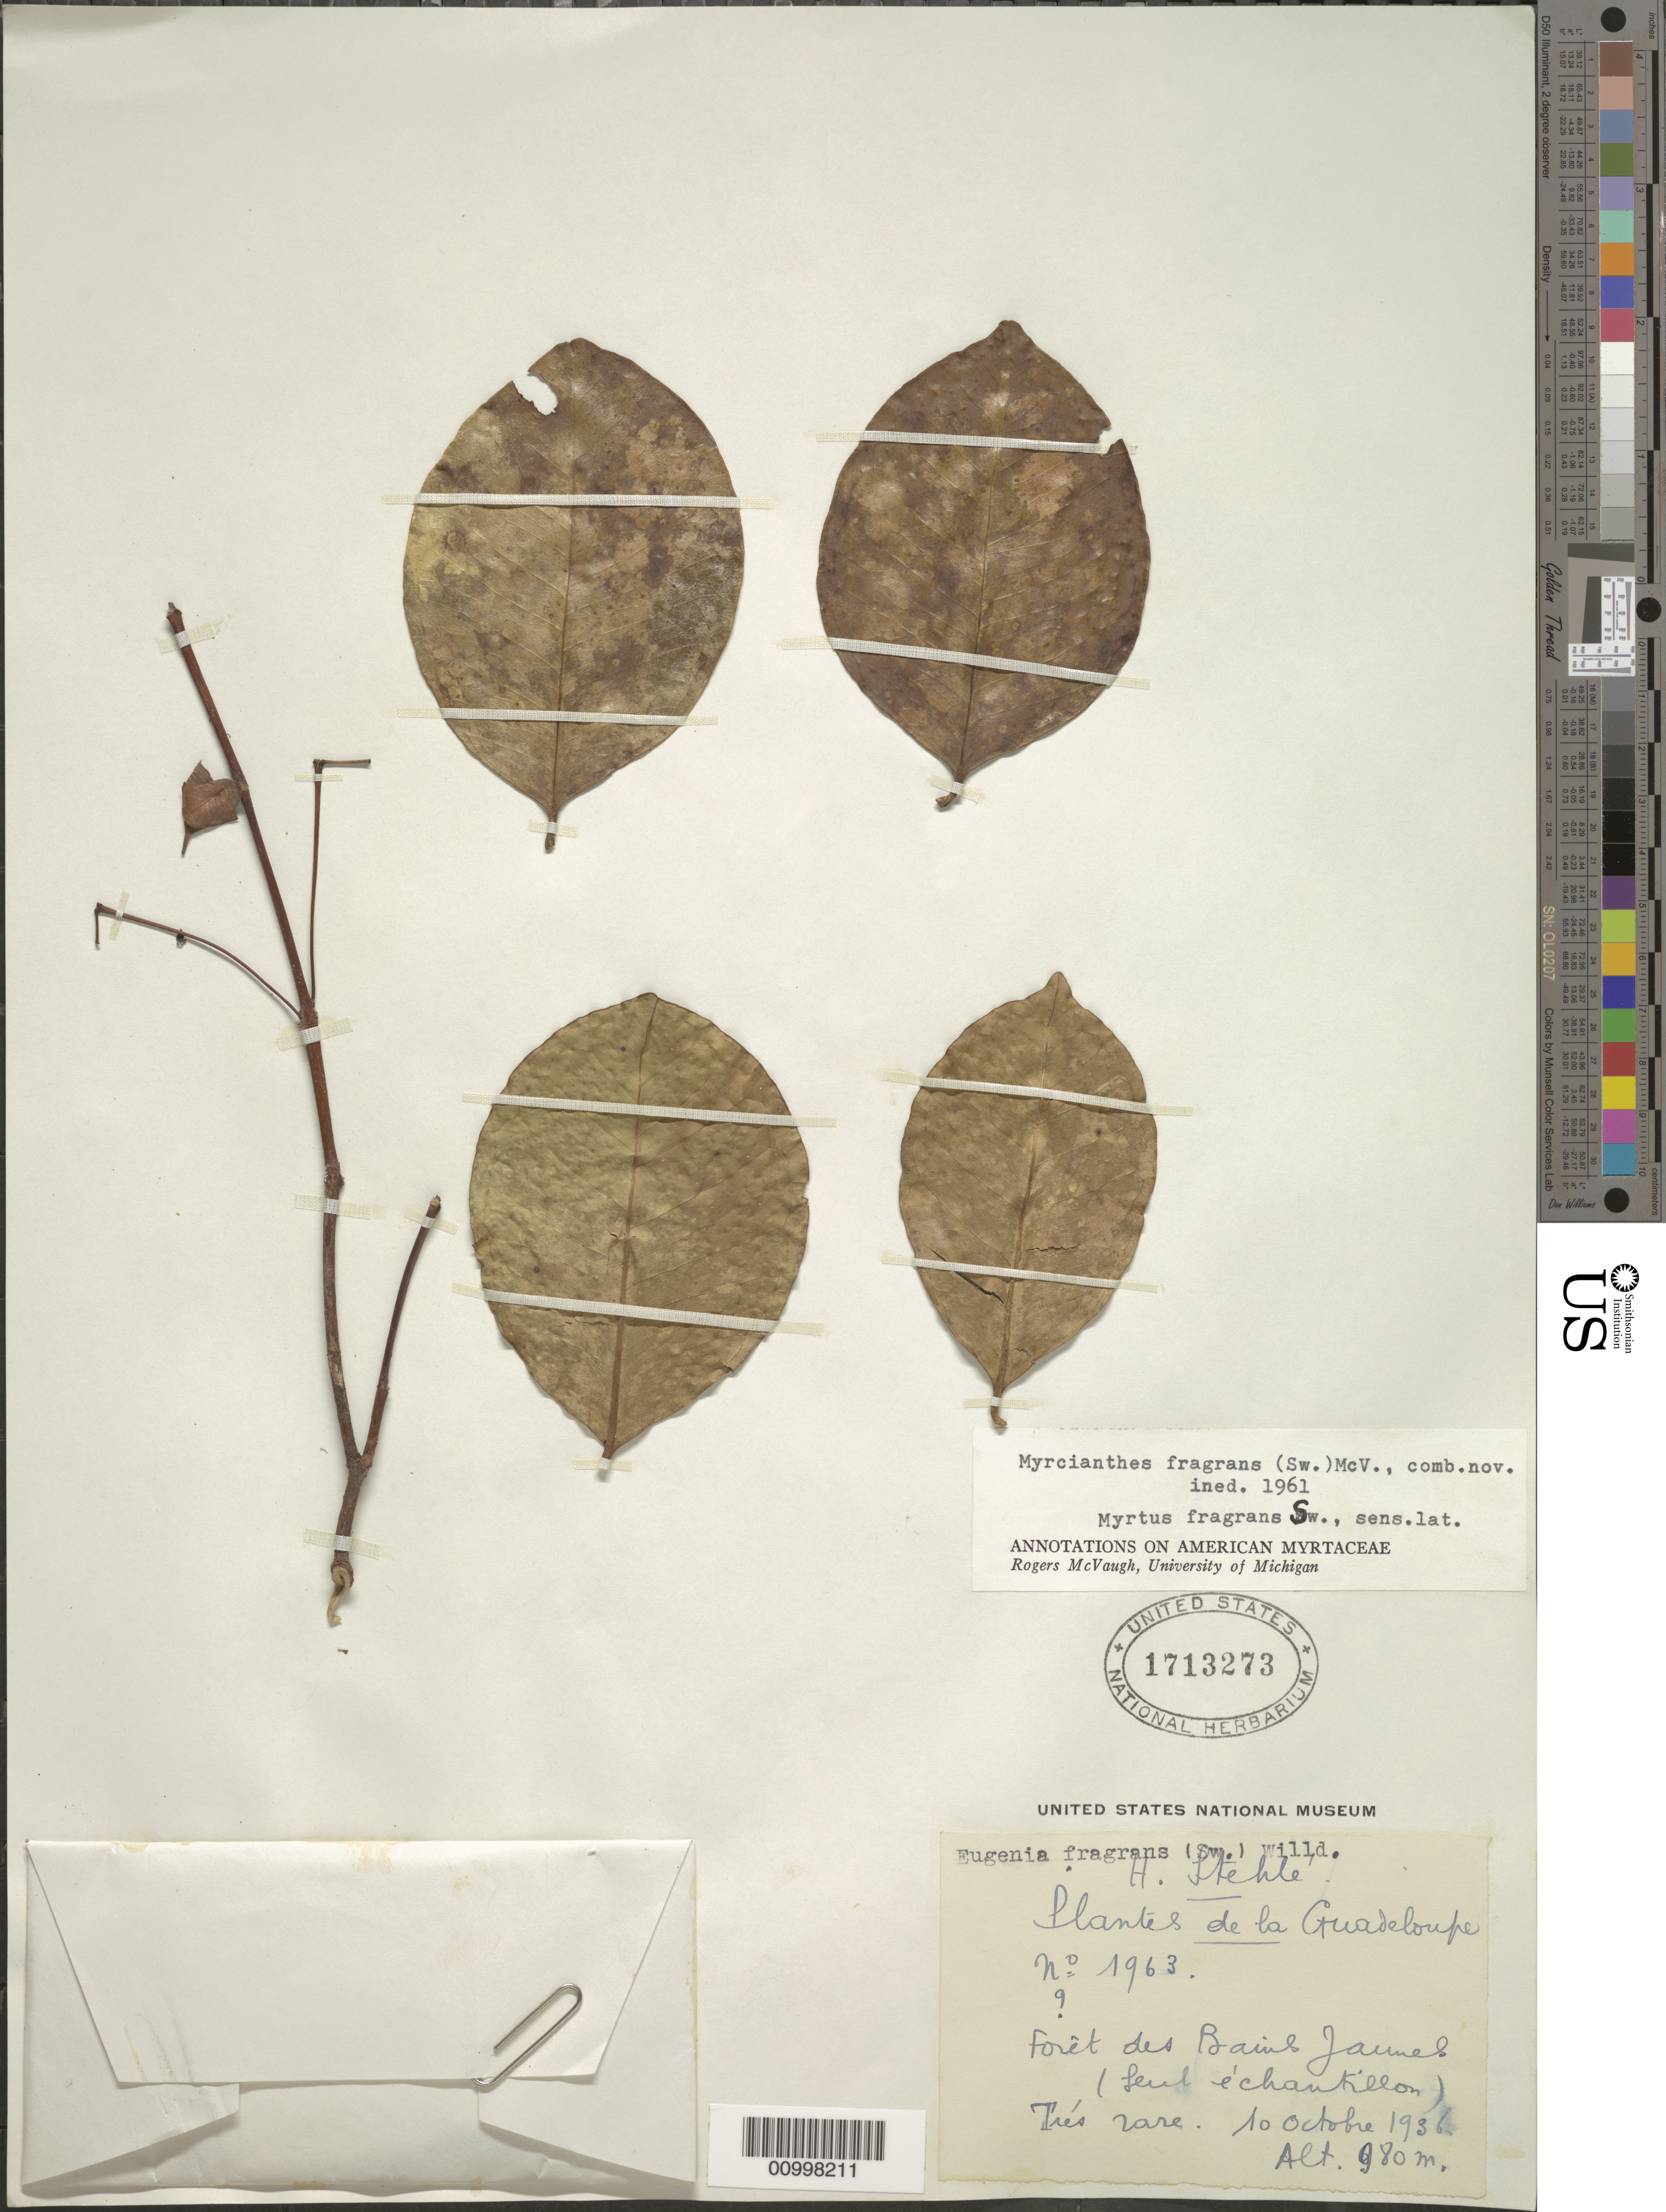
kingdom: Plantae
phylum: Tracheophyta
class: Magnoliopsida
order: Myrtales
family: Myrtaceae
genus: Myrcianthes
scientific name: Myrcianthes fragrans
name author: (Sw.) McVaugh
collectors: H. Stehlé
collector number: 1963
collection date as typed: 10 Oct 1936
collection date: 1936-10-10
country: Guadeloupe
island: Basse Terre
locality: Bains Jaunes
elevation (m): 980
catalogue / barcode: US 1713273